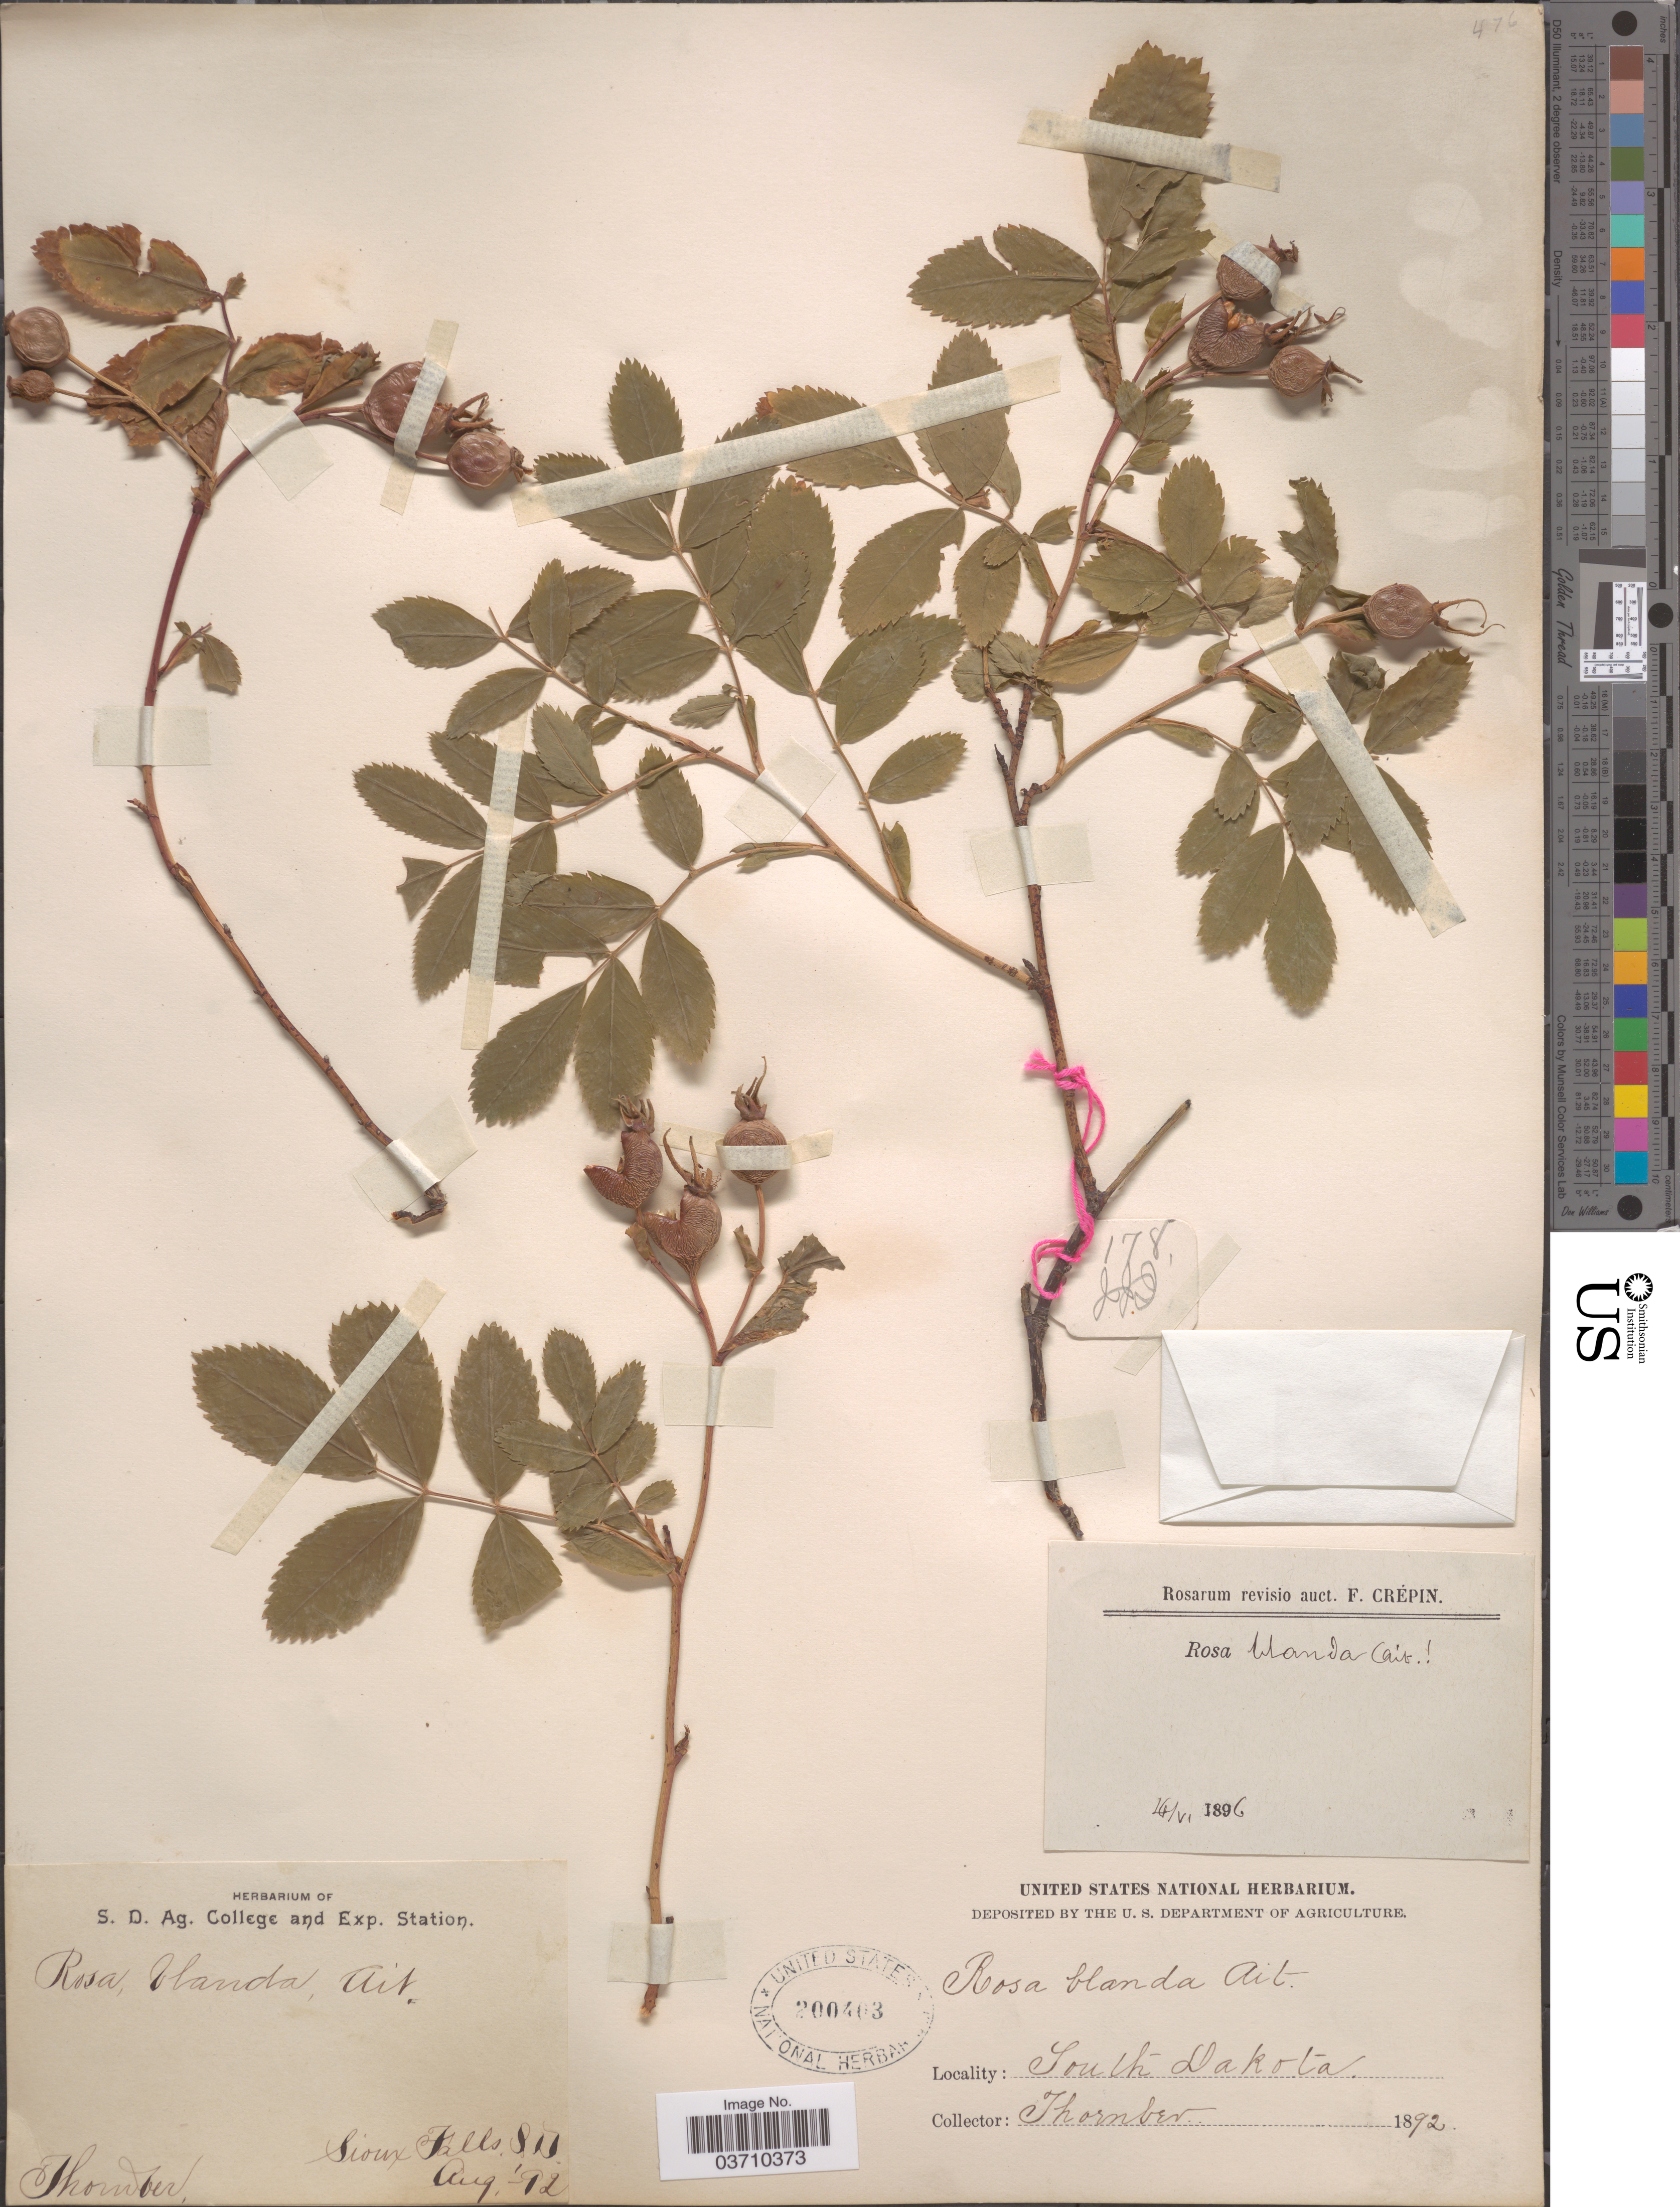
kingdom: Plantae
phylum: Tracheophyta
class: Magnoliopsida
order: Rosales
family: Rosaceae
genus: Rosa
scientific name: Rosa blanda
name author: Aiton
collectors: -. Thornber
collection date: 1892-08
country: United States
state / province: South Dakota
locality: Sioux Falls.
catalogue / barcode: US 200403